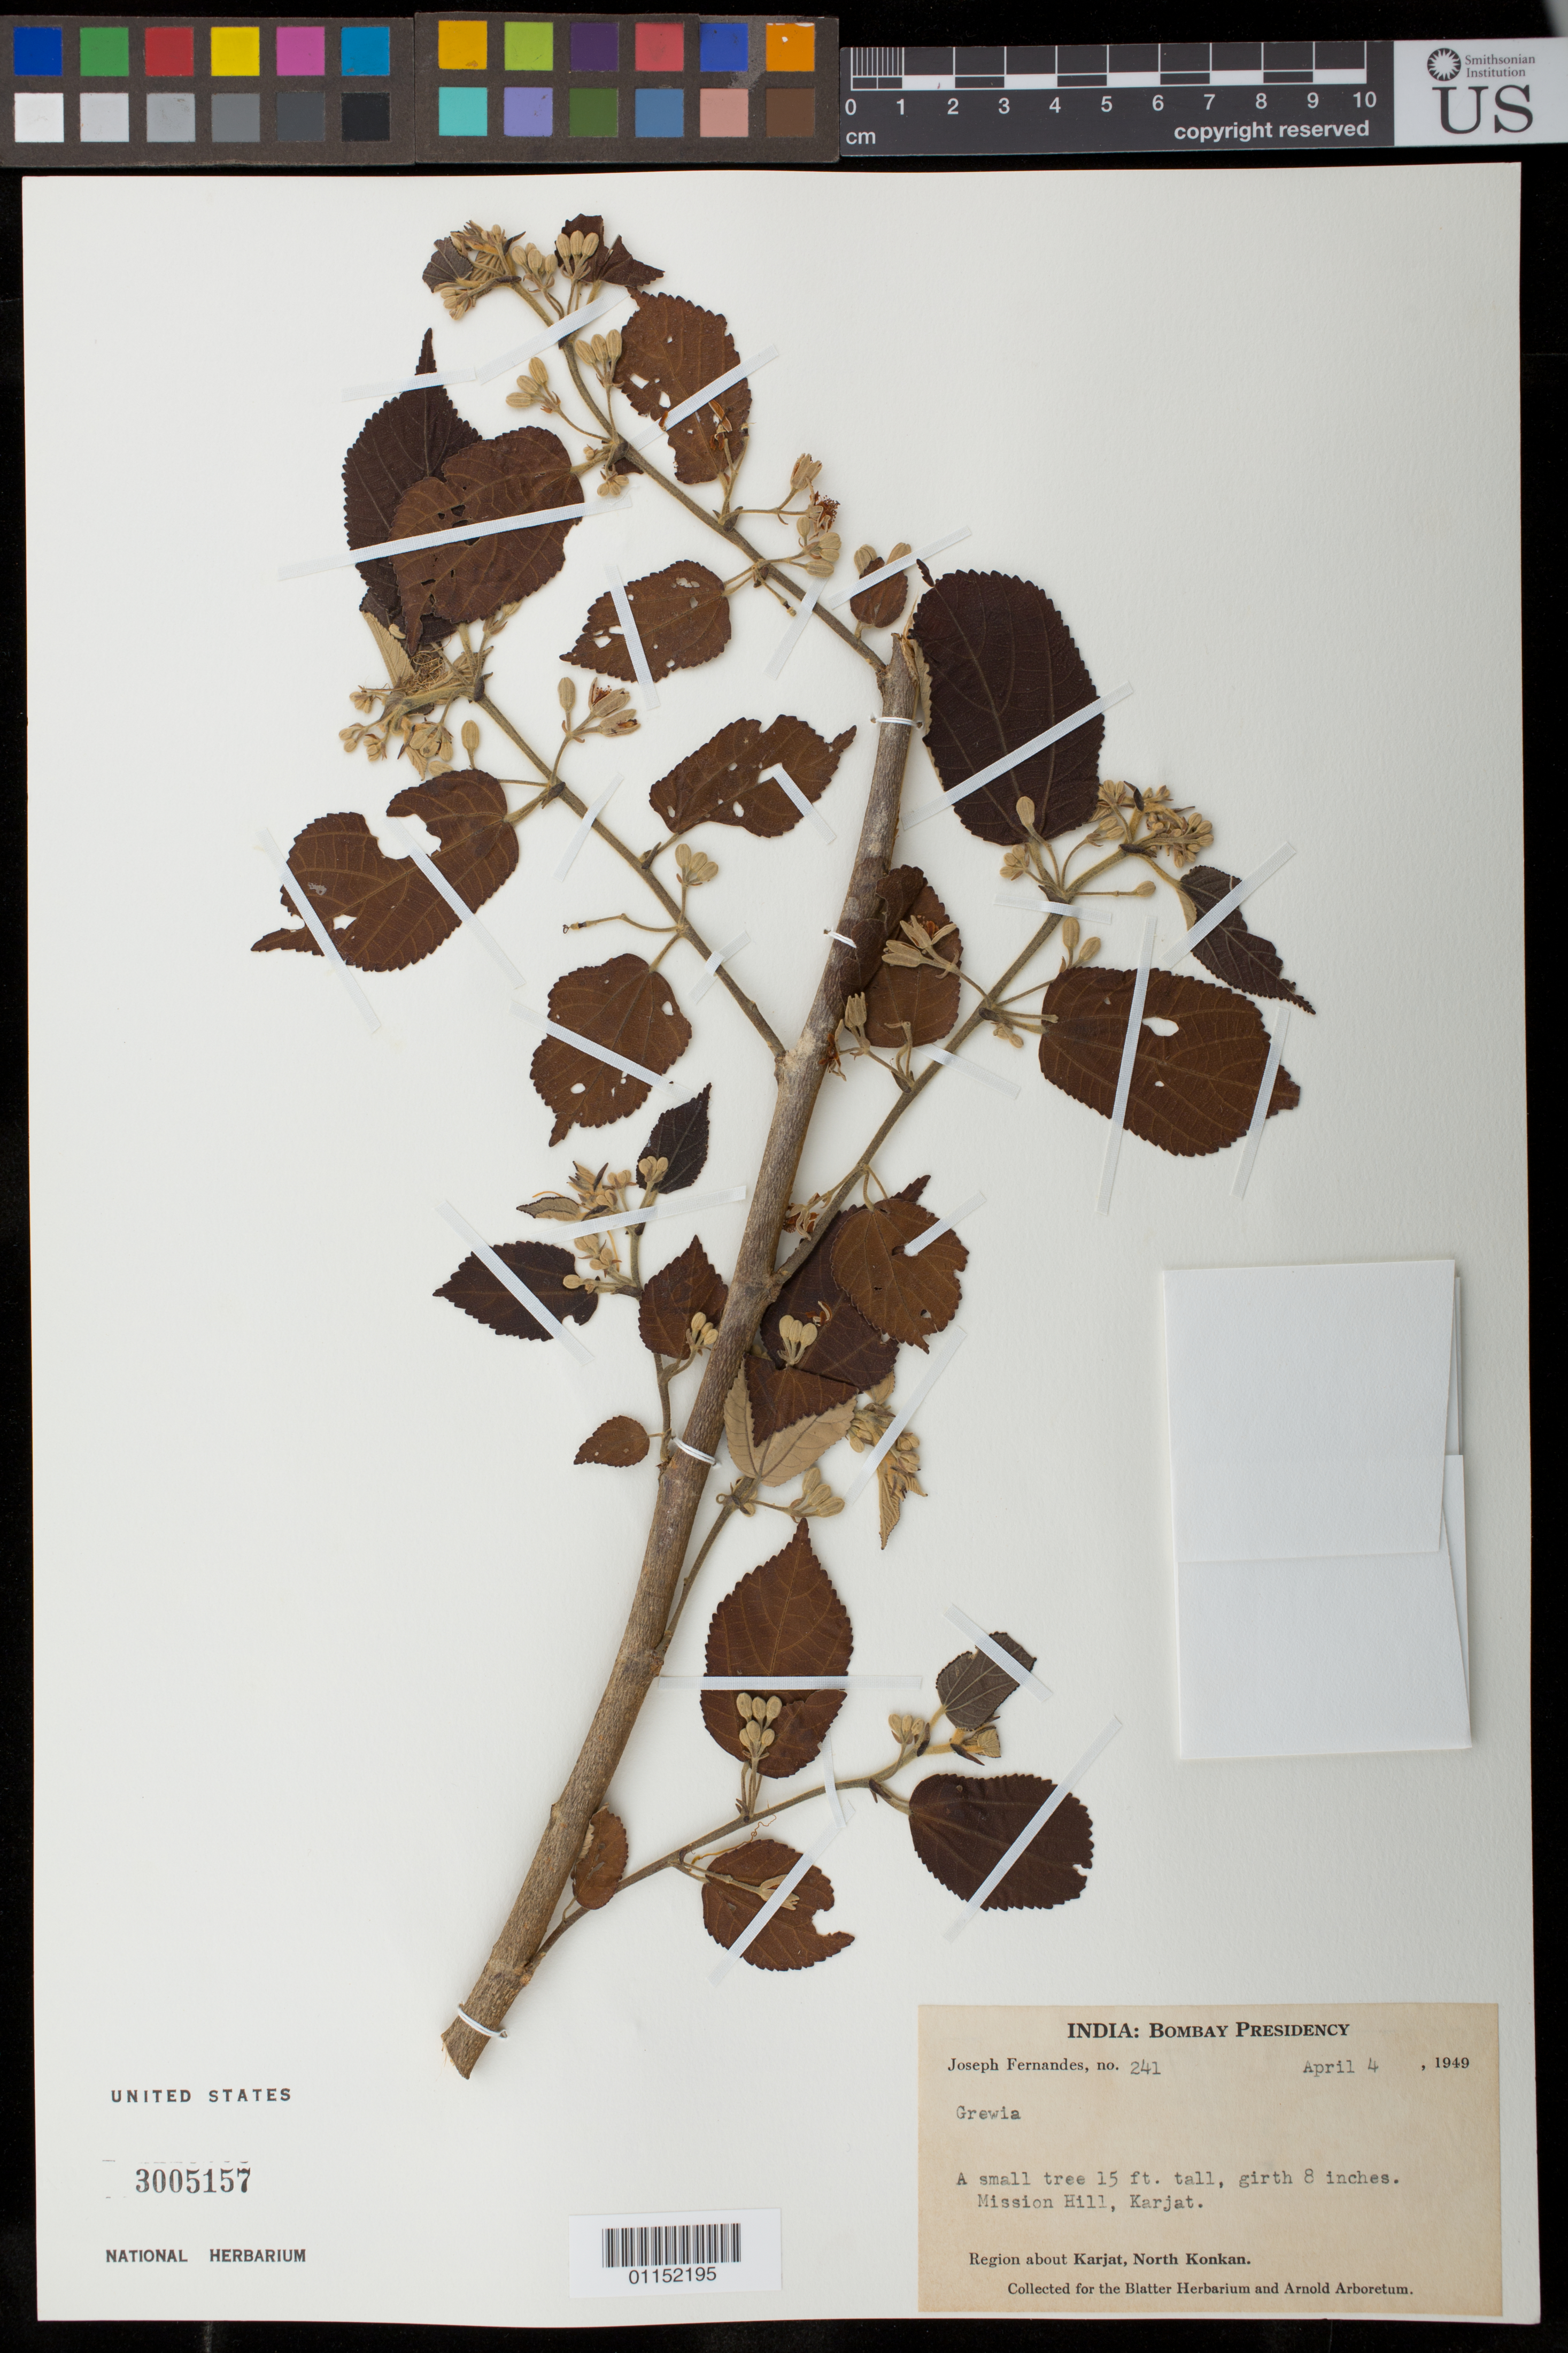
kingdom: Plantae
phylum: Tracheophyta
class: Magnoliopsida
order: Malvales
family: Malvaceae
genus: Grewia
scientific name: Grewia sp.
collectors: J. Fernandes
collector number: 241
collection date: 1949-04-04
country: India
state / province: Maharashtra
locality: Region about Karjat, North Konkan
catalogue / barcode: US 3005157